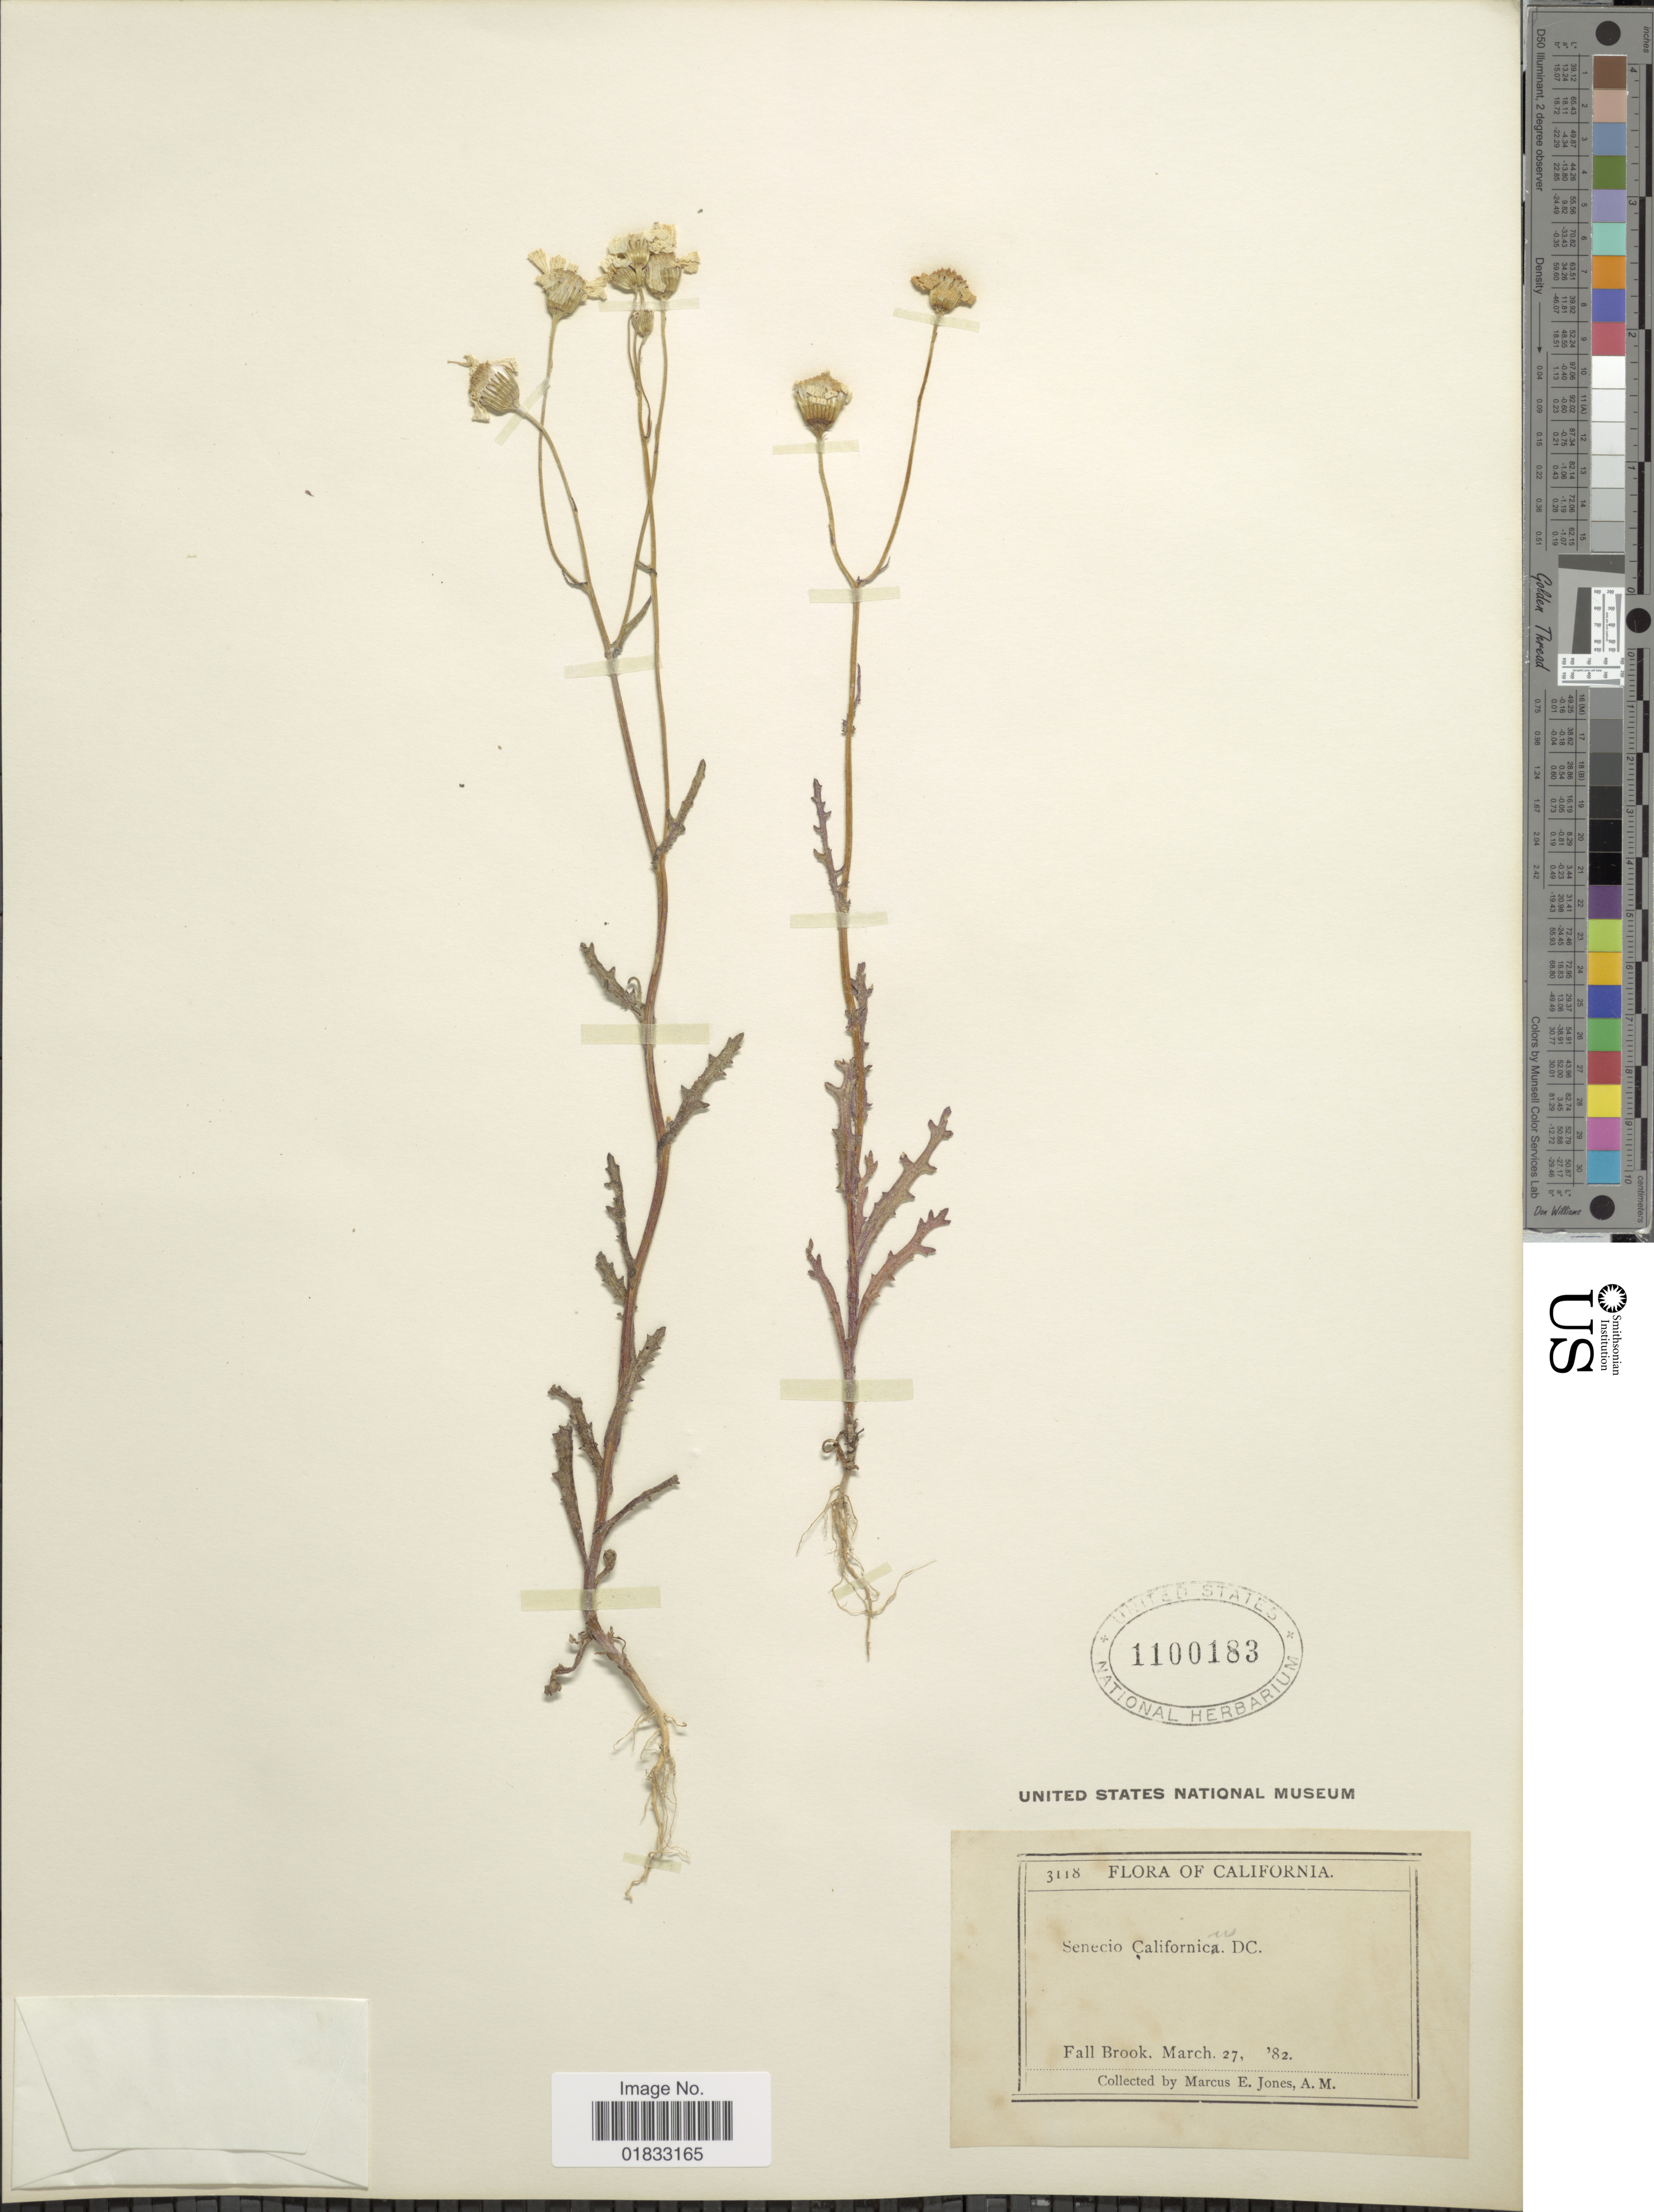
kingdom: Plantae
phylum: Tracheophyta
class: Magnoliopsida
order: Asterales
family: Asteraceae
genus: Senecio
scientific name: Senecio californicus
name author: DC.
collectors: M. E. Jones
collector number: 3118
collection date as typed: Transcribed d/m/y: 27/3/82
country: United States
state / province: California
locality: Fall Brook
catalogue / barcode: US 1100183